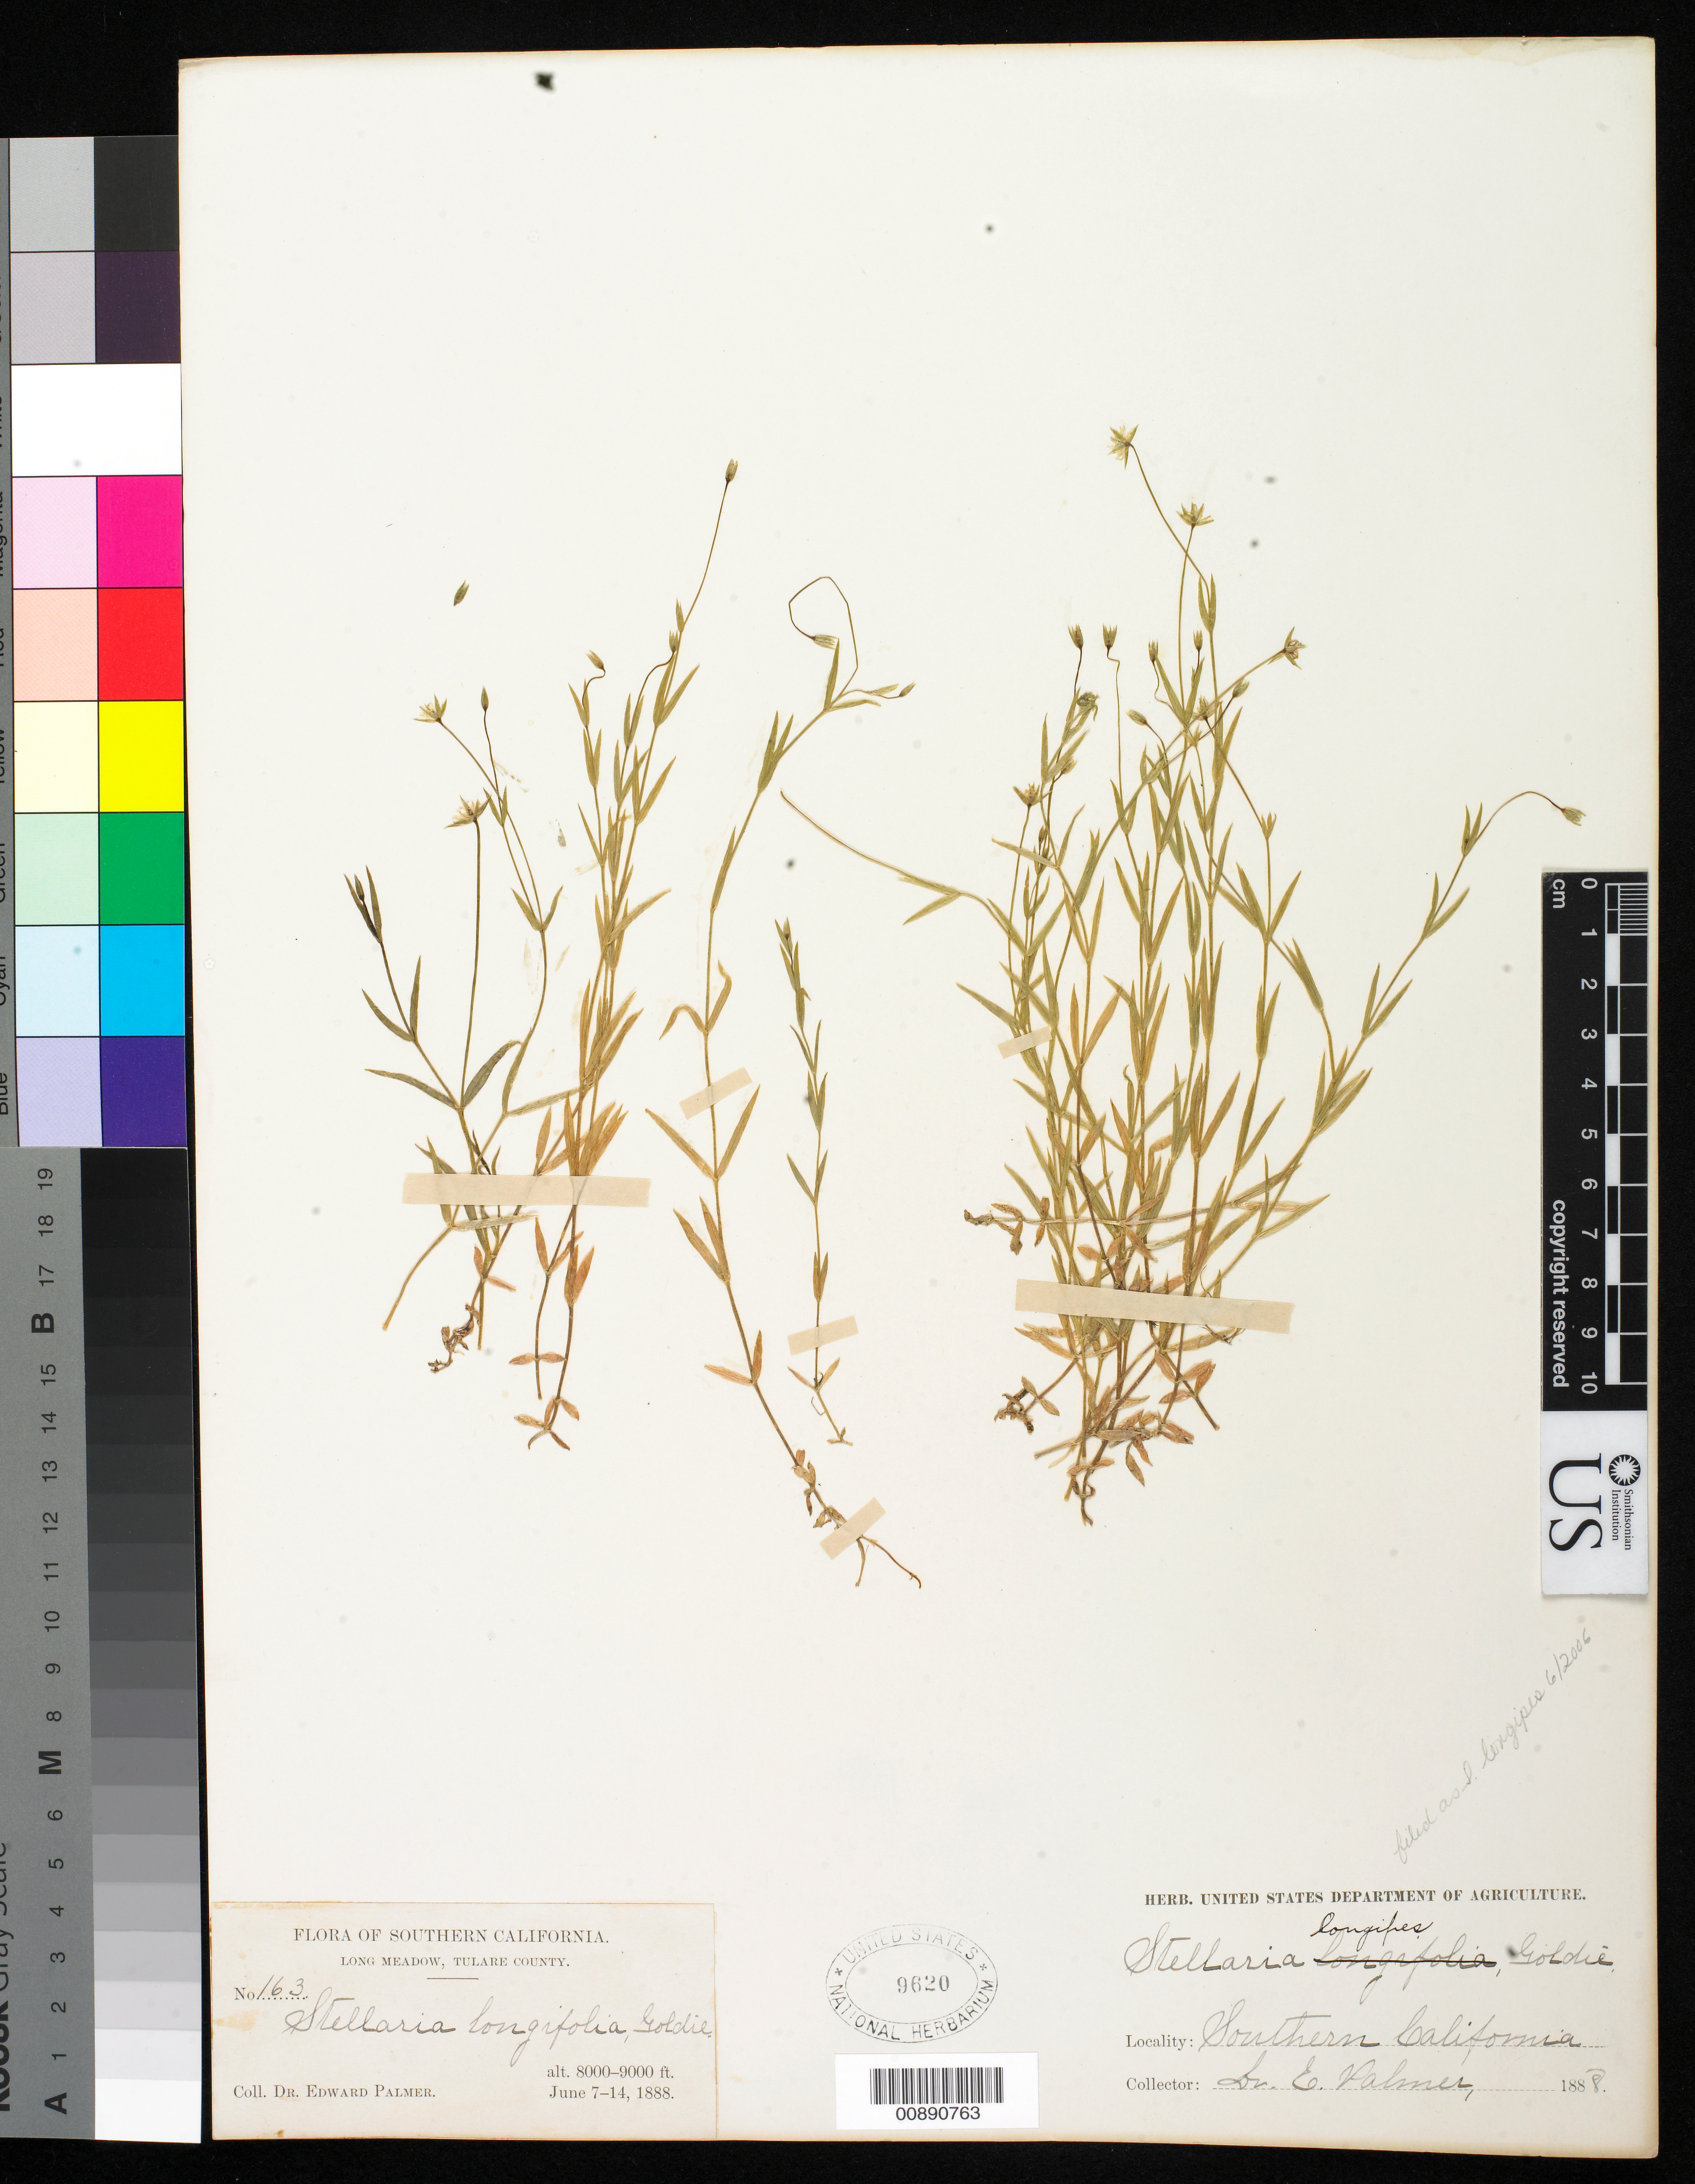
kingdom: Plantae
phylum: Tracheophyta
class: Magnoliopsida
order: Caryophyllales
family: Caryophyllaceae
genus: Stellaria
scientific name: Stellaria longipes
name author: Goldie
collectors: E. Palmer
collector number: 163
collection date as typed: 07 Jun 1888 to 14 Jun 1888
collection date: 1888-06-07/1888-06-14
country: United States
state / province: California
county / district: Tulare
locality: Long Meadow, Tulare County, California.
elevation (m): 2438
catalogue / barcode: US 9620